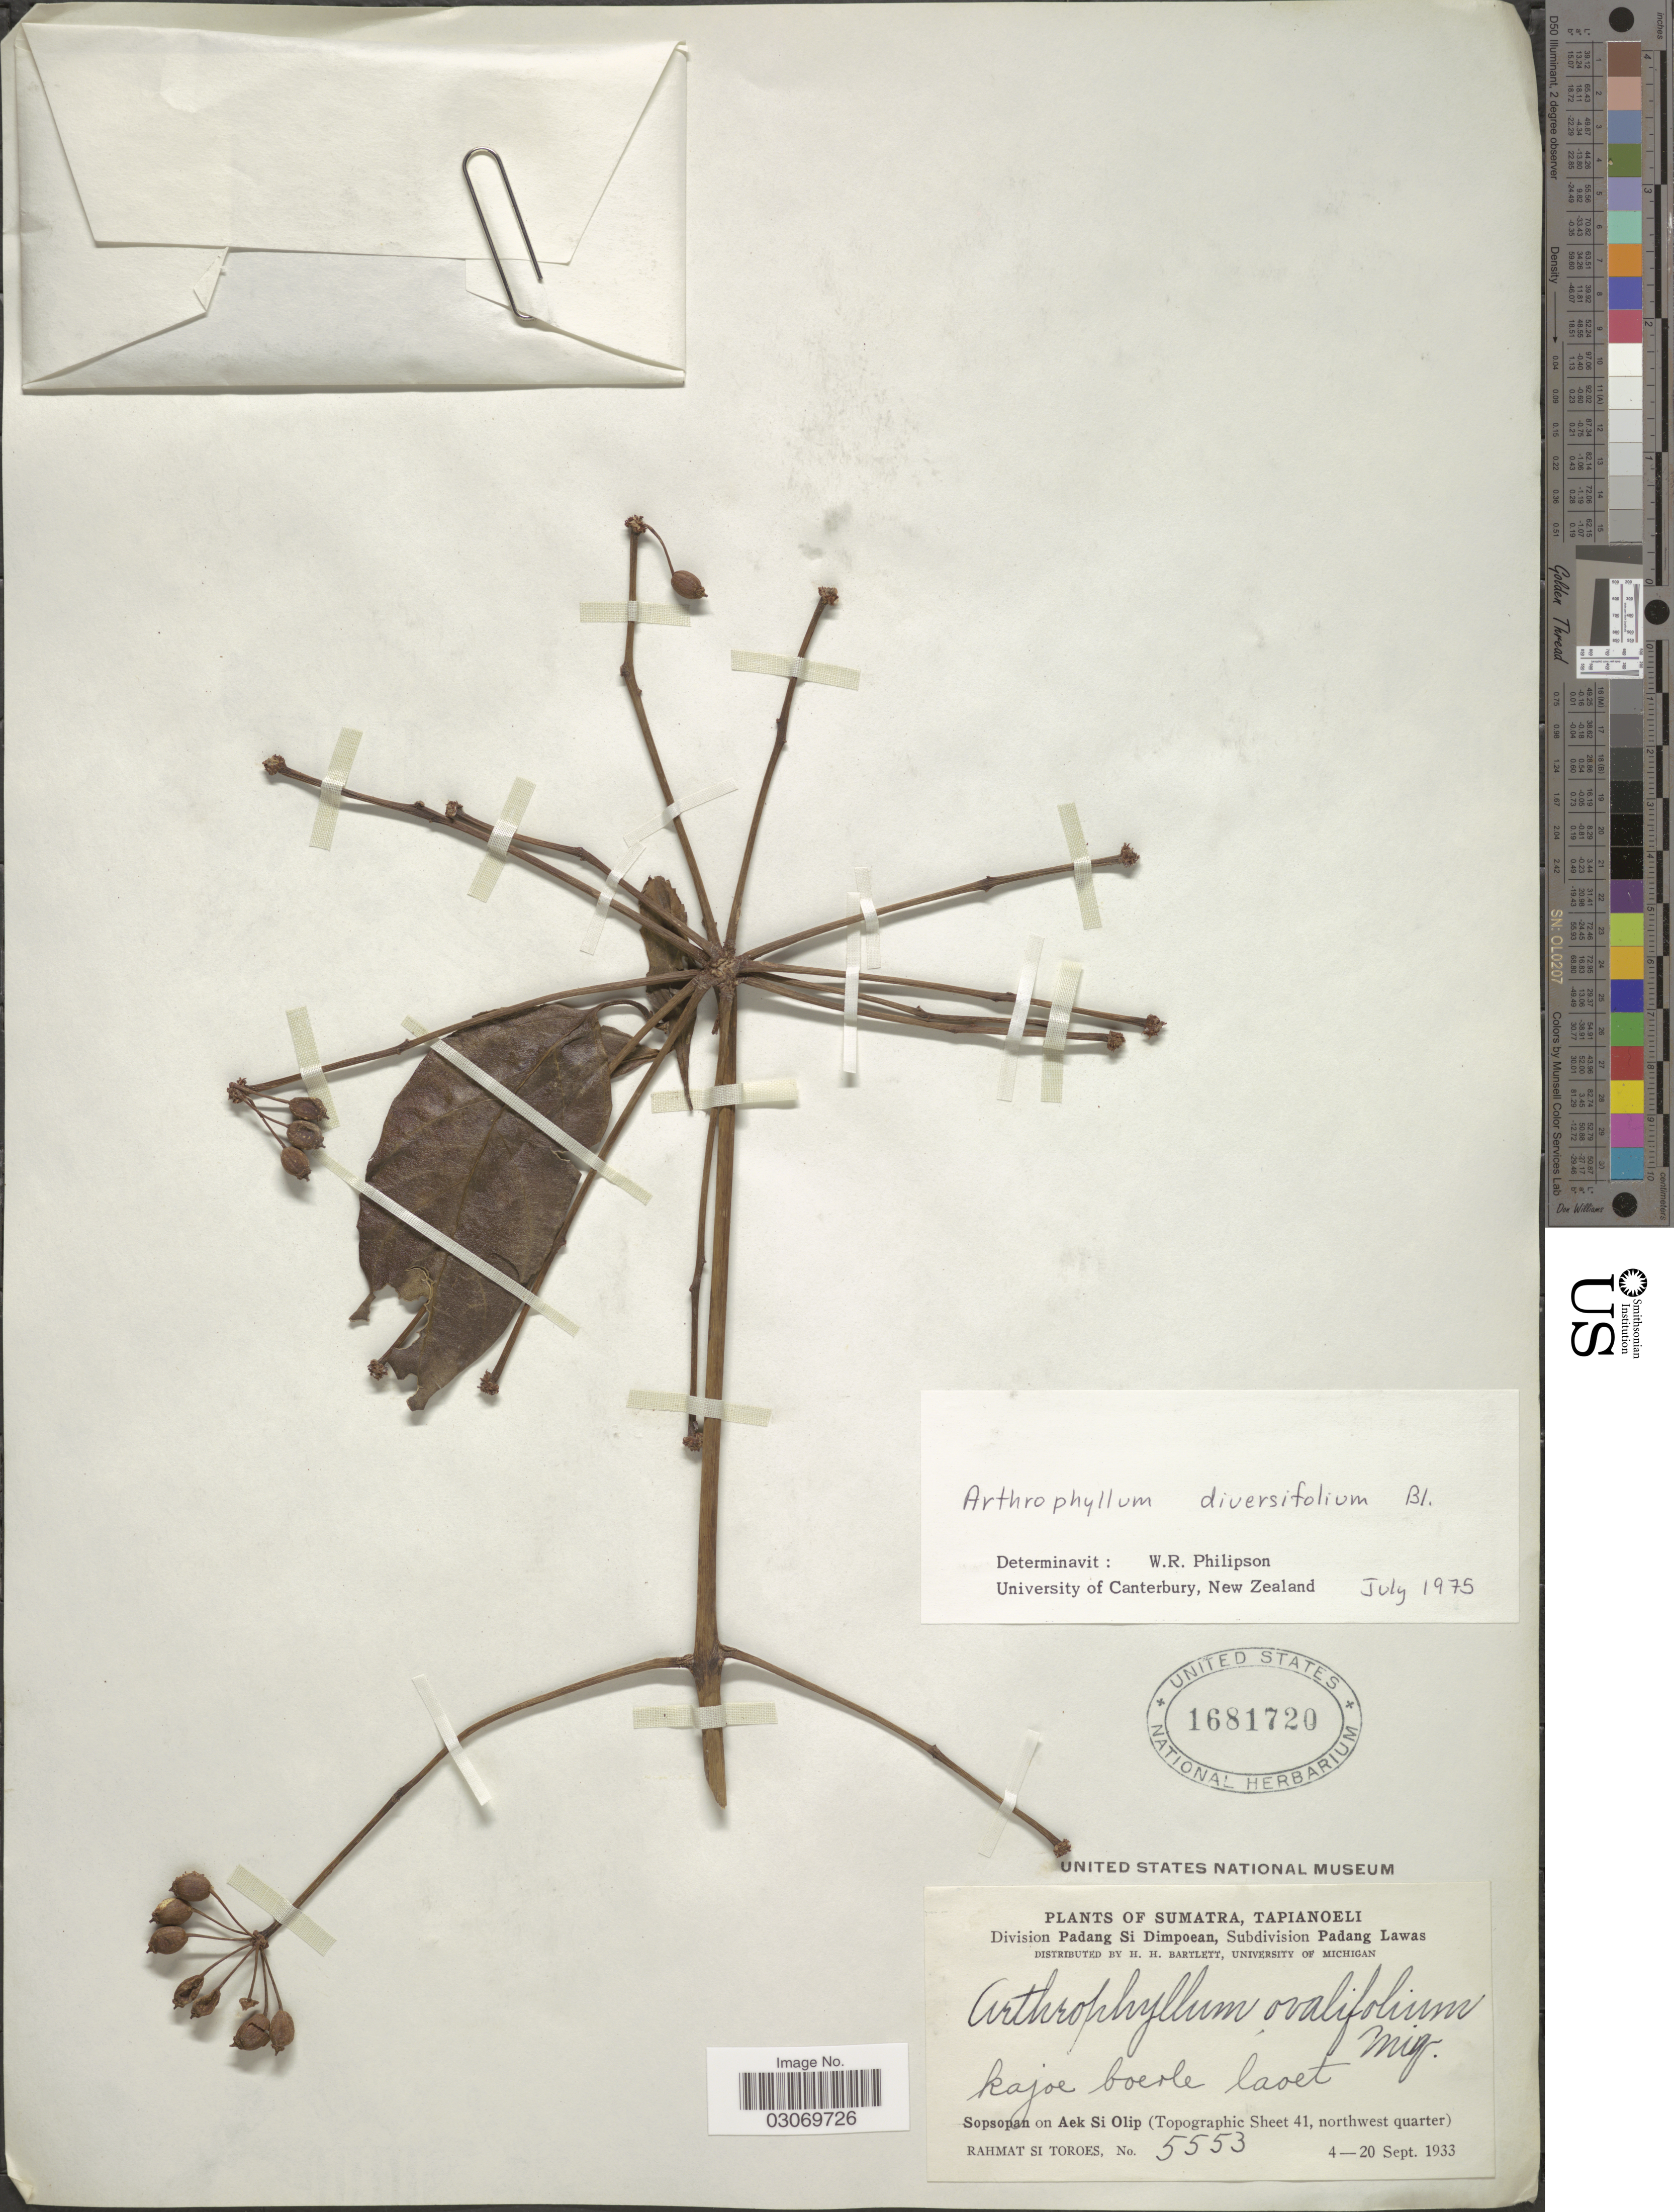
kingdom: Plantae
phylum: Tracheophyta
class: Magnoliopsida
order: Apiales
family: Araliaceae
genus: Arthrophyllum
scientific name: Arthrophyllum diversifolium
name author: Blume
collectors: Rahmat Si Boeea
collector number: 5553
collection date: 1933-09-04/1933-09-20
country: Indonesia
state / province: Sumatra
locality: Tapianoeli, Division Padang Si Dimpoean, Subdivision Padang Lawas, Sopsopan on Aek Si Olip (Topographic Sheet 41, northwest quarter).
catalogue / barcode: US 1681720